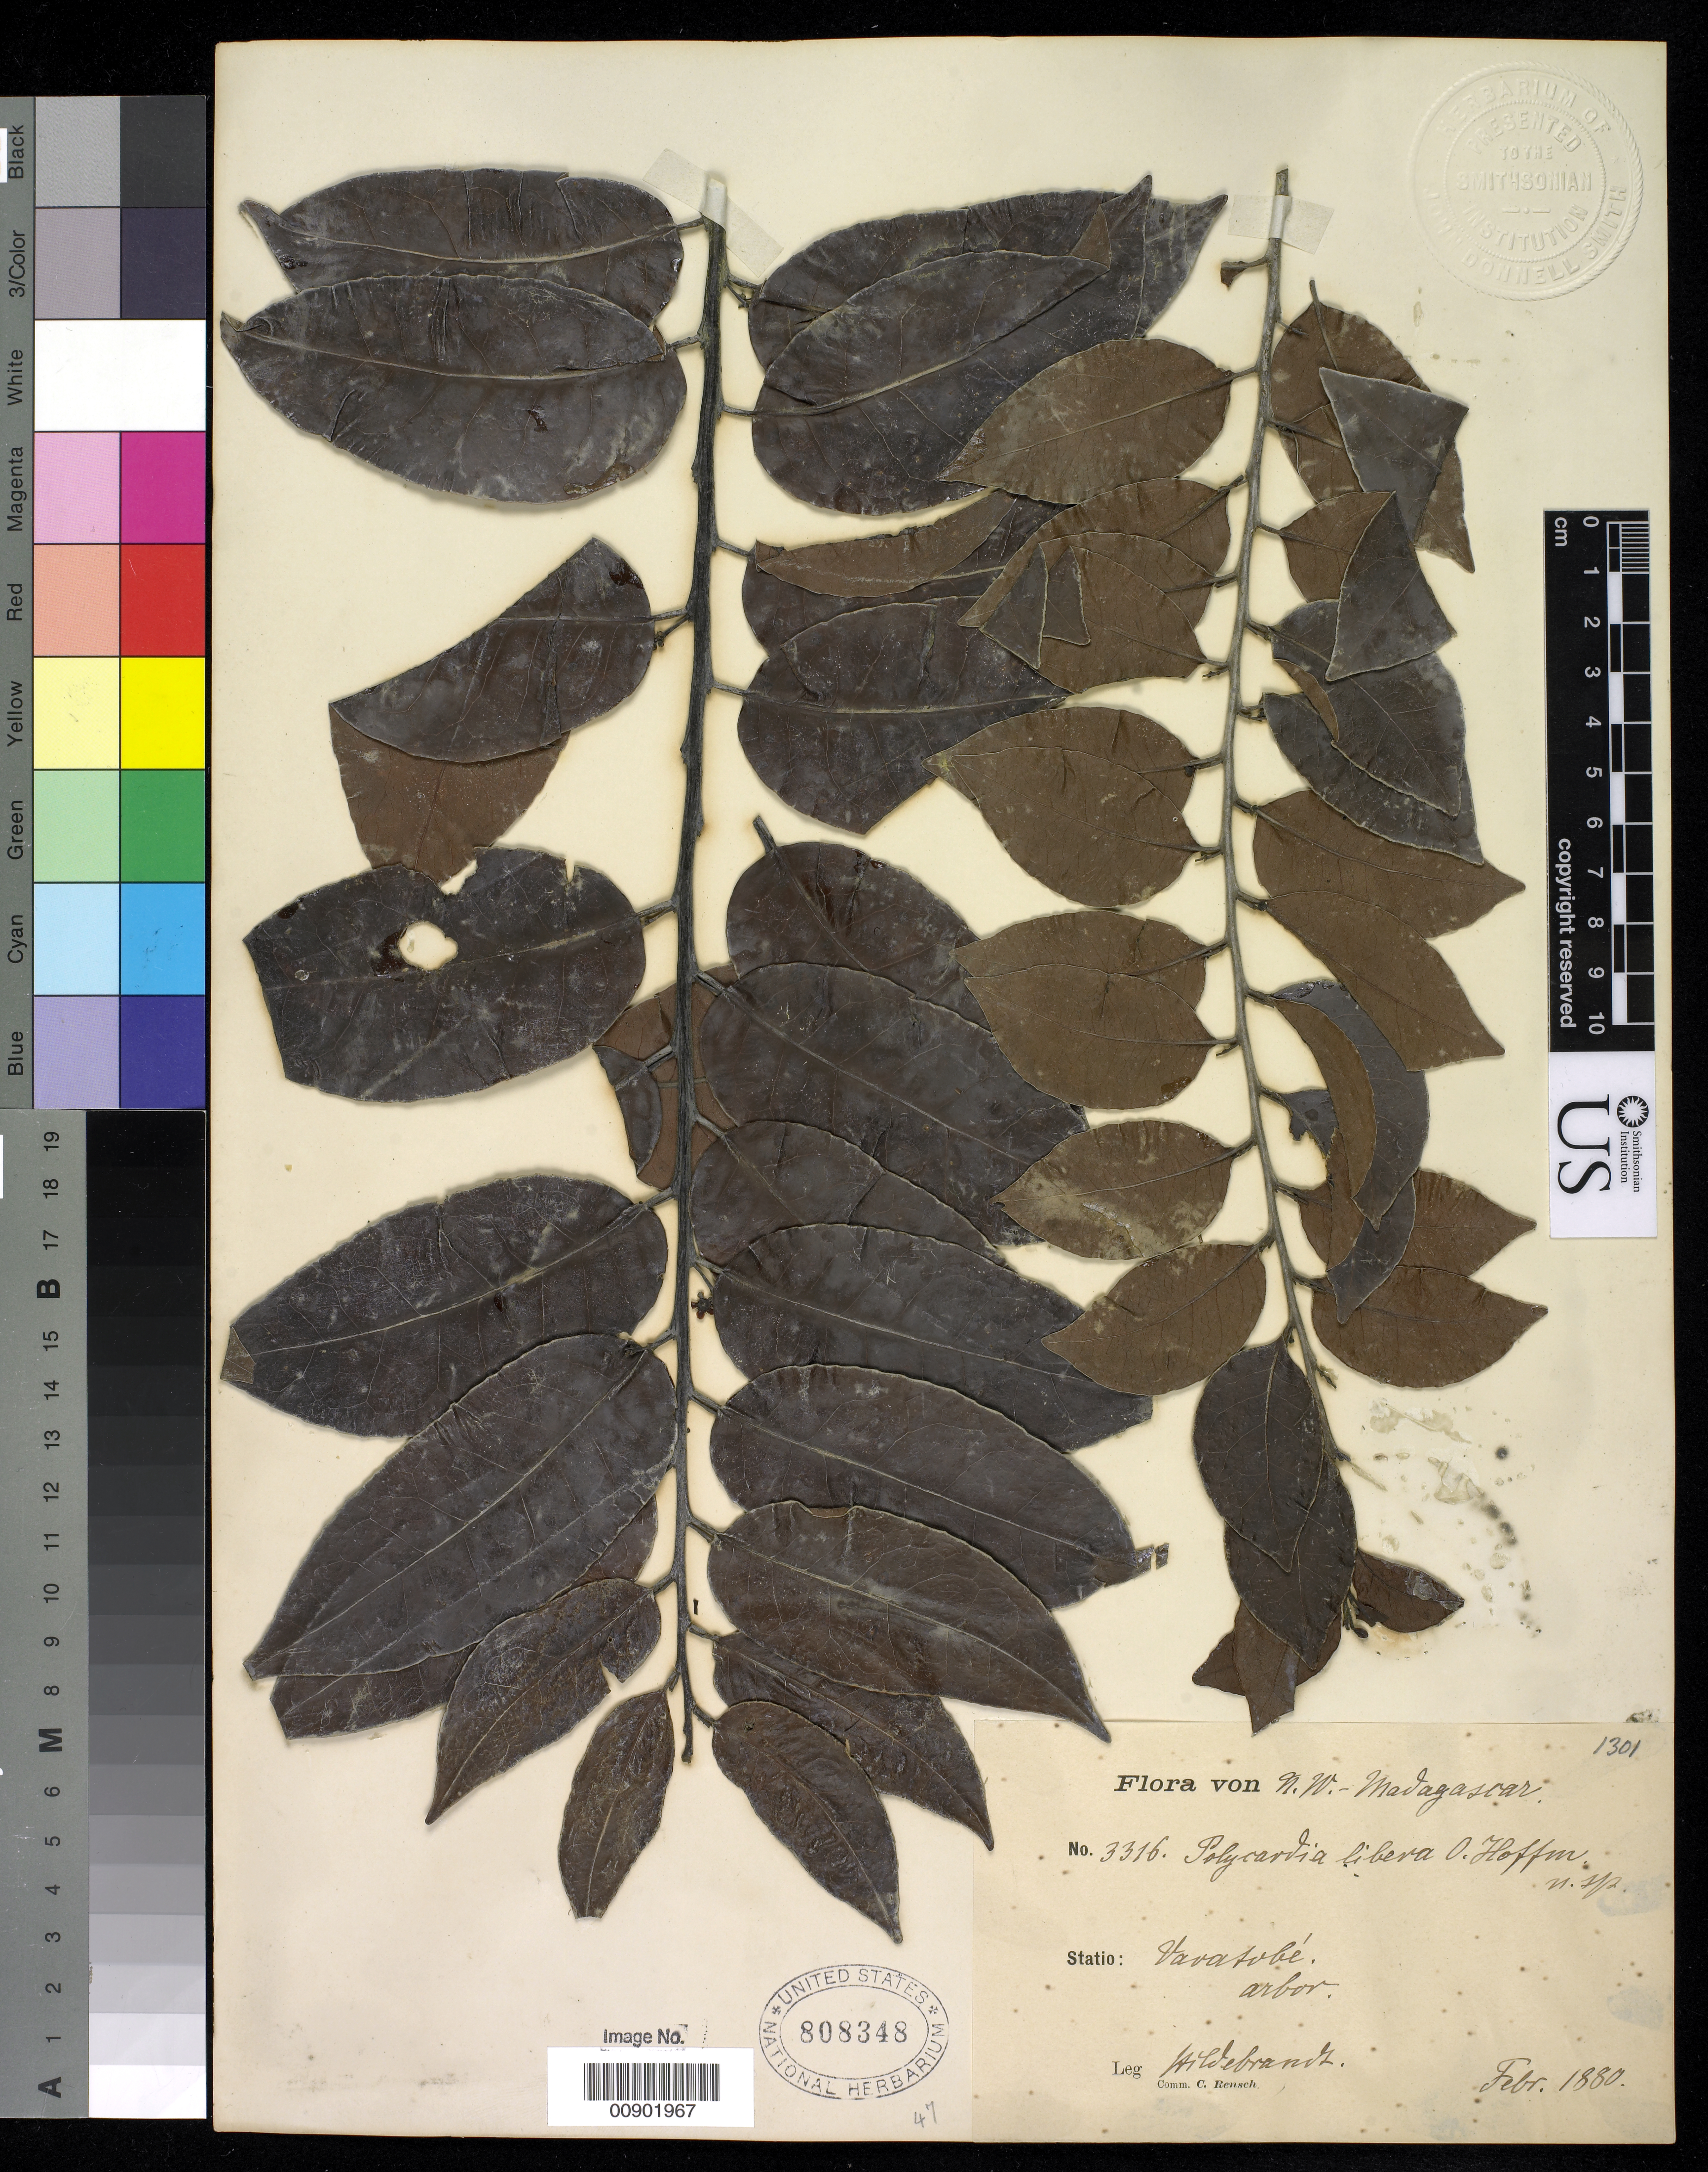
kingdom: Plantae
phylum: Tracheophyta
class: Magnoliopsida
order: Celastrales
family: Celastraceae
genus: Polycardia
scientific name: Polycardia libera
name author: O. Hoffm.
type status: Isotype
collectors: J. Hildebrandt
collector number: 3316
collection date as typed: Feb 1880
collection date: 1880-02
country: Madagascar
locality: Vavatobé.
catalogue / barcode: US 808348